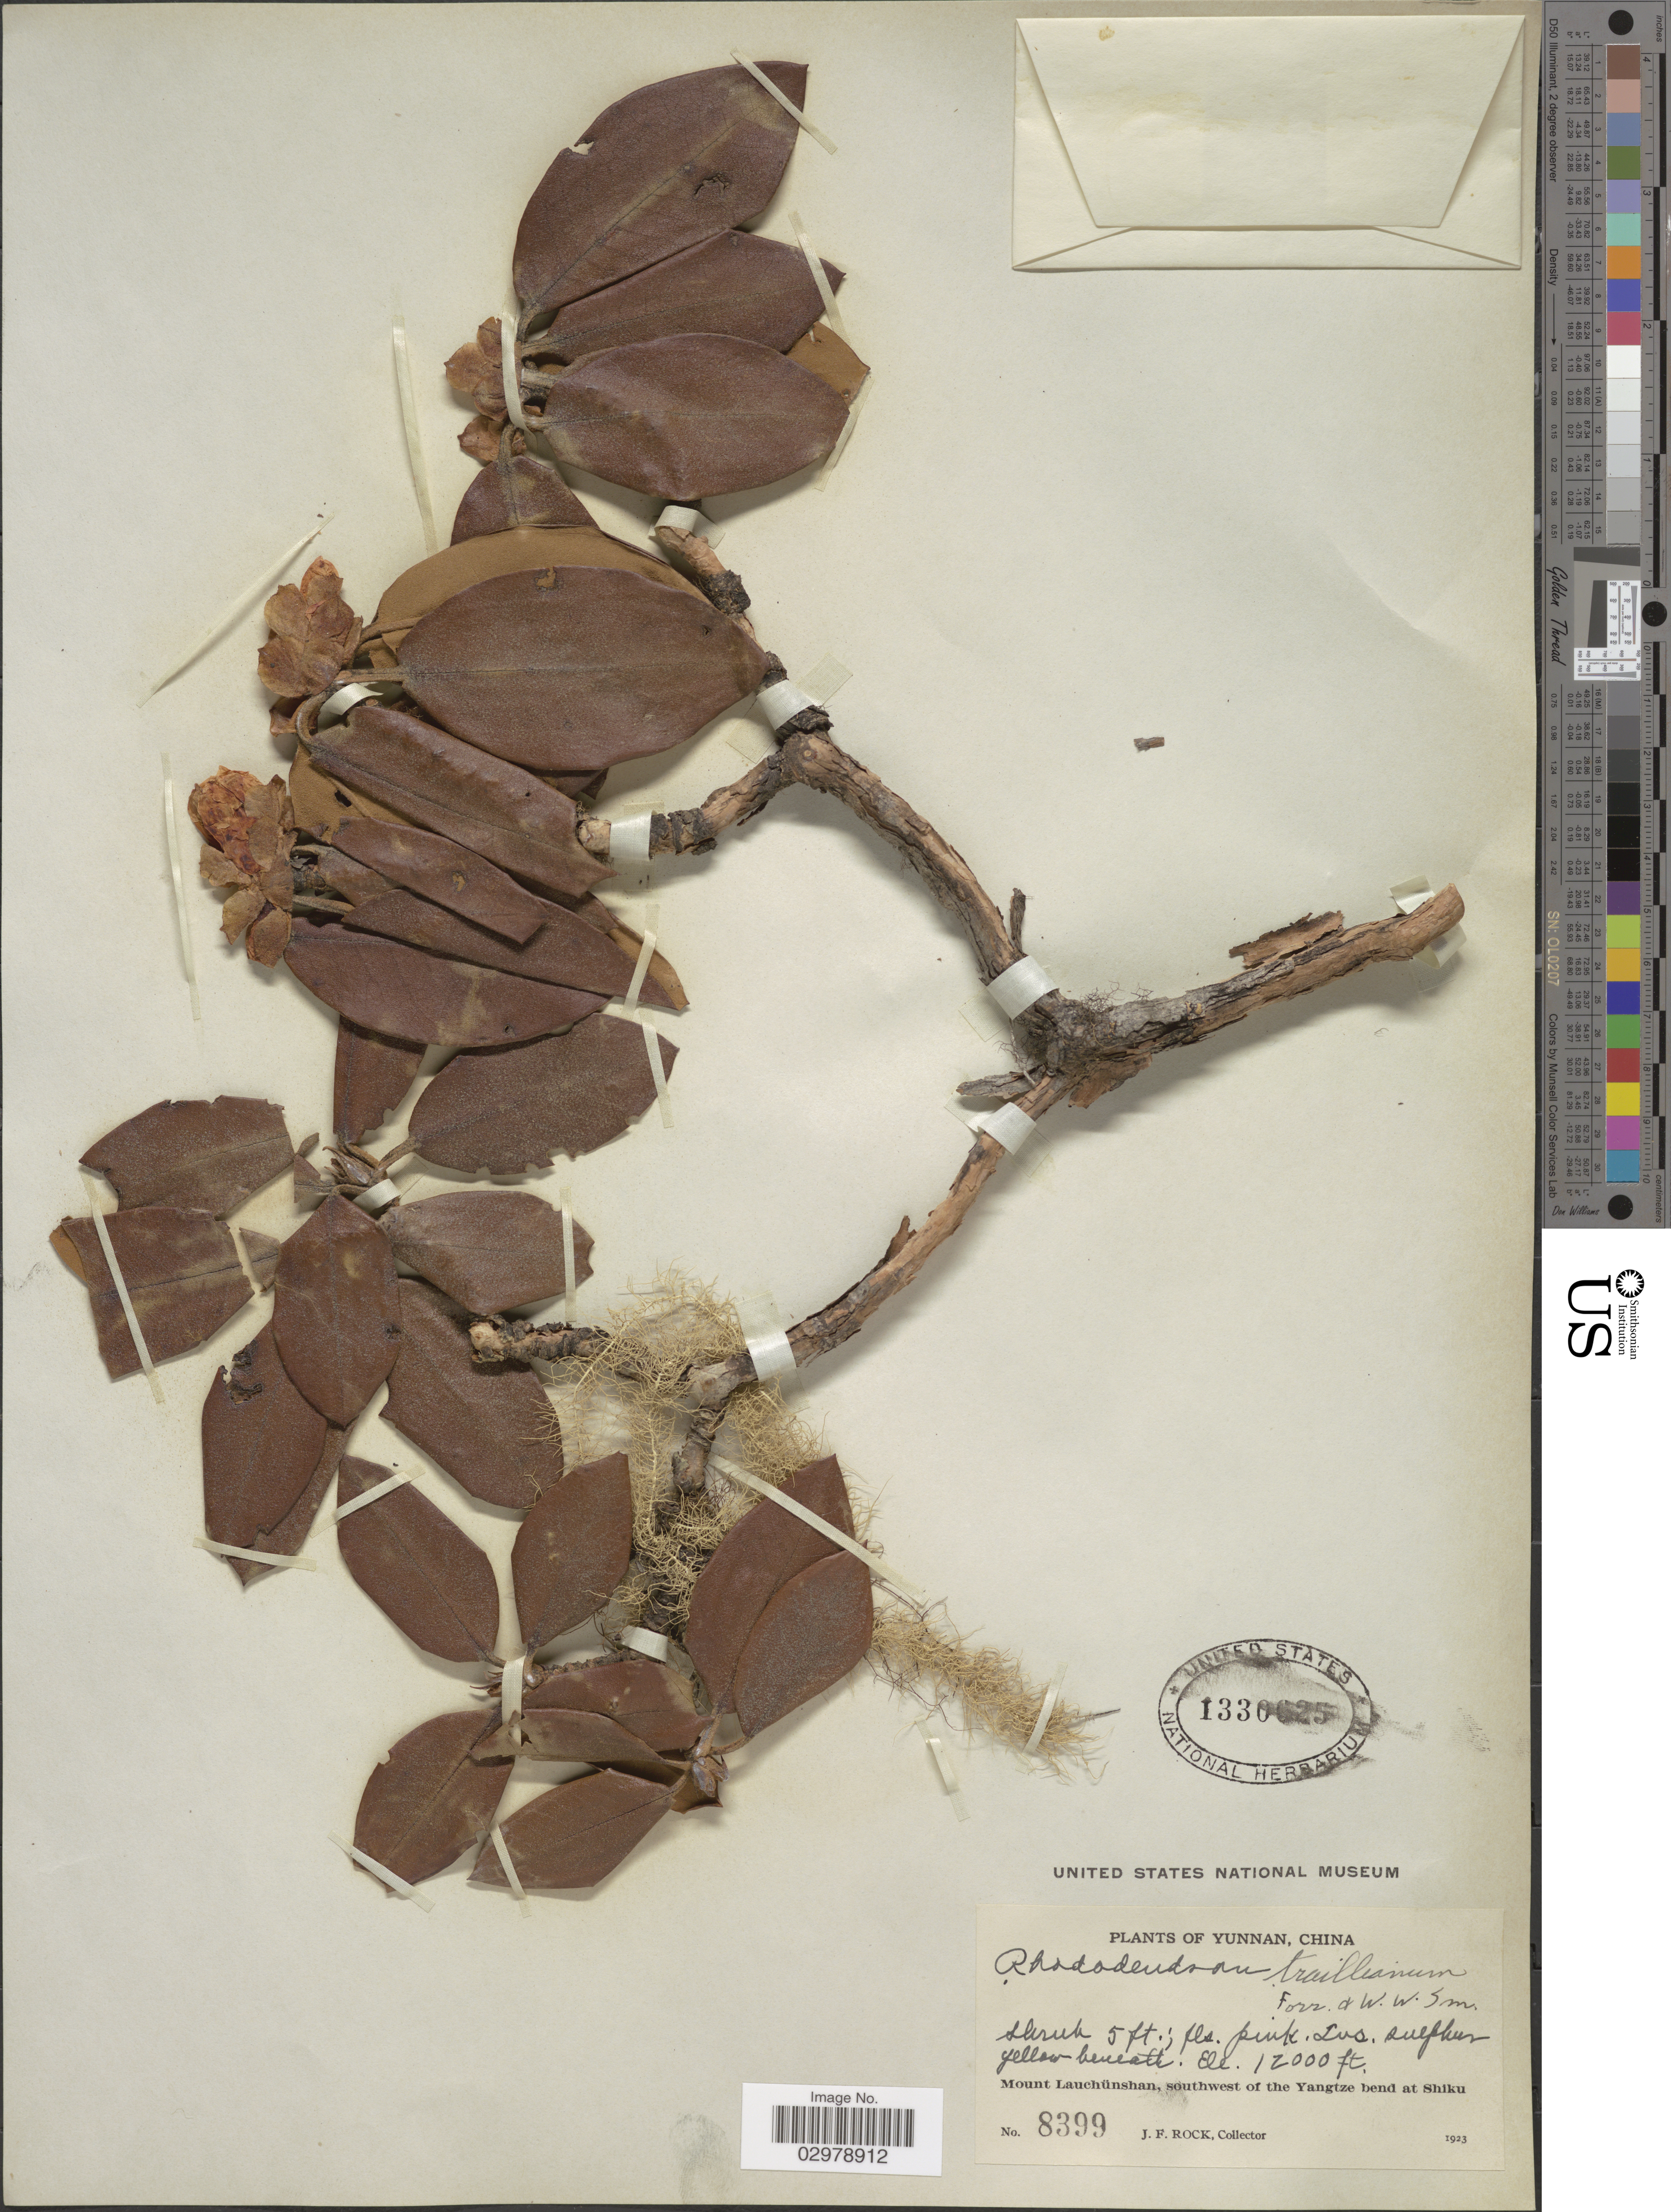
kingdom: Plantae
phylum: Tracheophyta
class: Magnoliopsida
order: Ericales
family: Ericaceae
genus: Rhododendron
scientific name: Rhododendron traillianum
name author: Forrest & W.W. Sm.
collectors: J. Rock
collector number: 8399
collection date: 1923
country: China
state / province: Yunnan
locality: Mount Lauchünshan, southwest of the Yangtze bend at Shiku.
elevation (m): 3658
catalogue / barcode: US 1330625